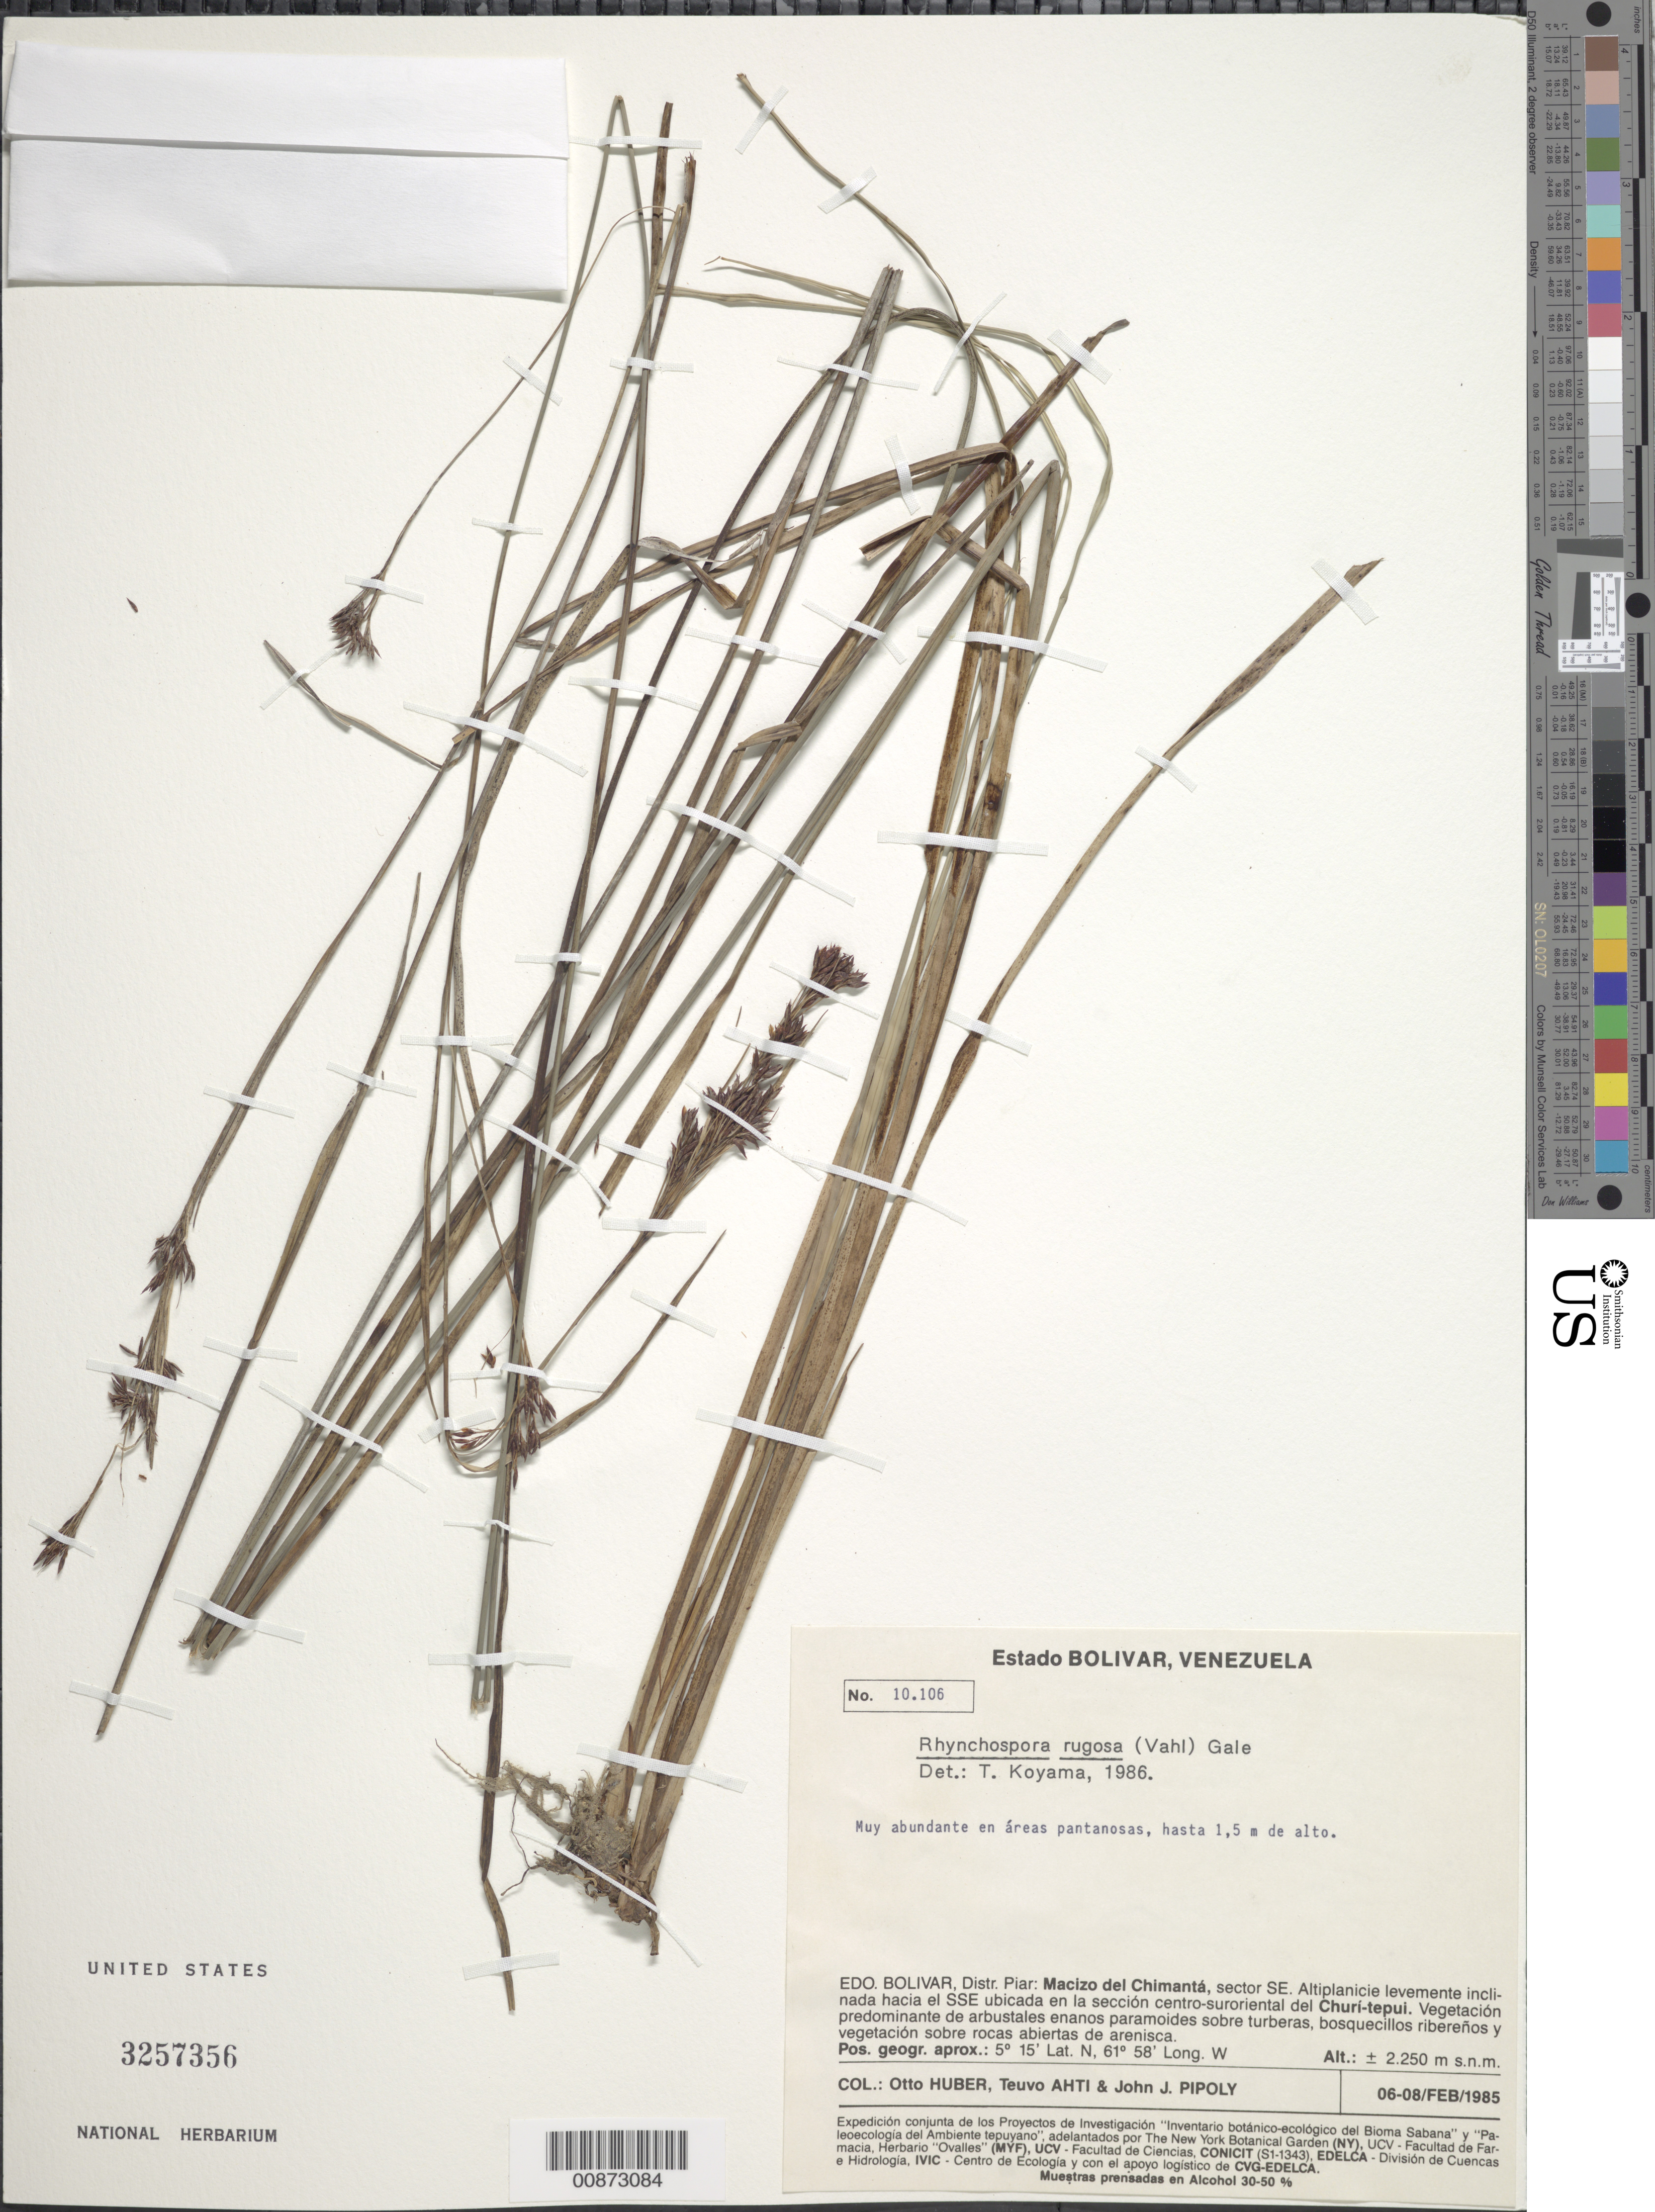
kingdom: Plantae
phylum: Tracheophyta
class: Liliopsida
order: Poales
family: Cyperaceae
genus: Rhynchospora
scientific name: Rhynchospora rugosa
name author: (Vahl) Gale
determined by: Koyama, Tetsuo M.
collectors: O. Huber, T. T. Ahti & J. J. Pipoly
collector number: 10106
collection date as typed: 6-Feb-85 to 8-Feb-85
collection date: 1985-02-06/1985-02-08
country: Venezuela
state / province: Bolívar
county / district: Piar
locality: Macizo del Chimantá, SE Churí-tepuí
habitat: Vegetación de arbustales paramoides sobre turberas, bosquecillos ribereños, vegetación sobre roca arenisca; en areas pantanosas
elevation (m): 2250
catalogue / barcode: US 3257356